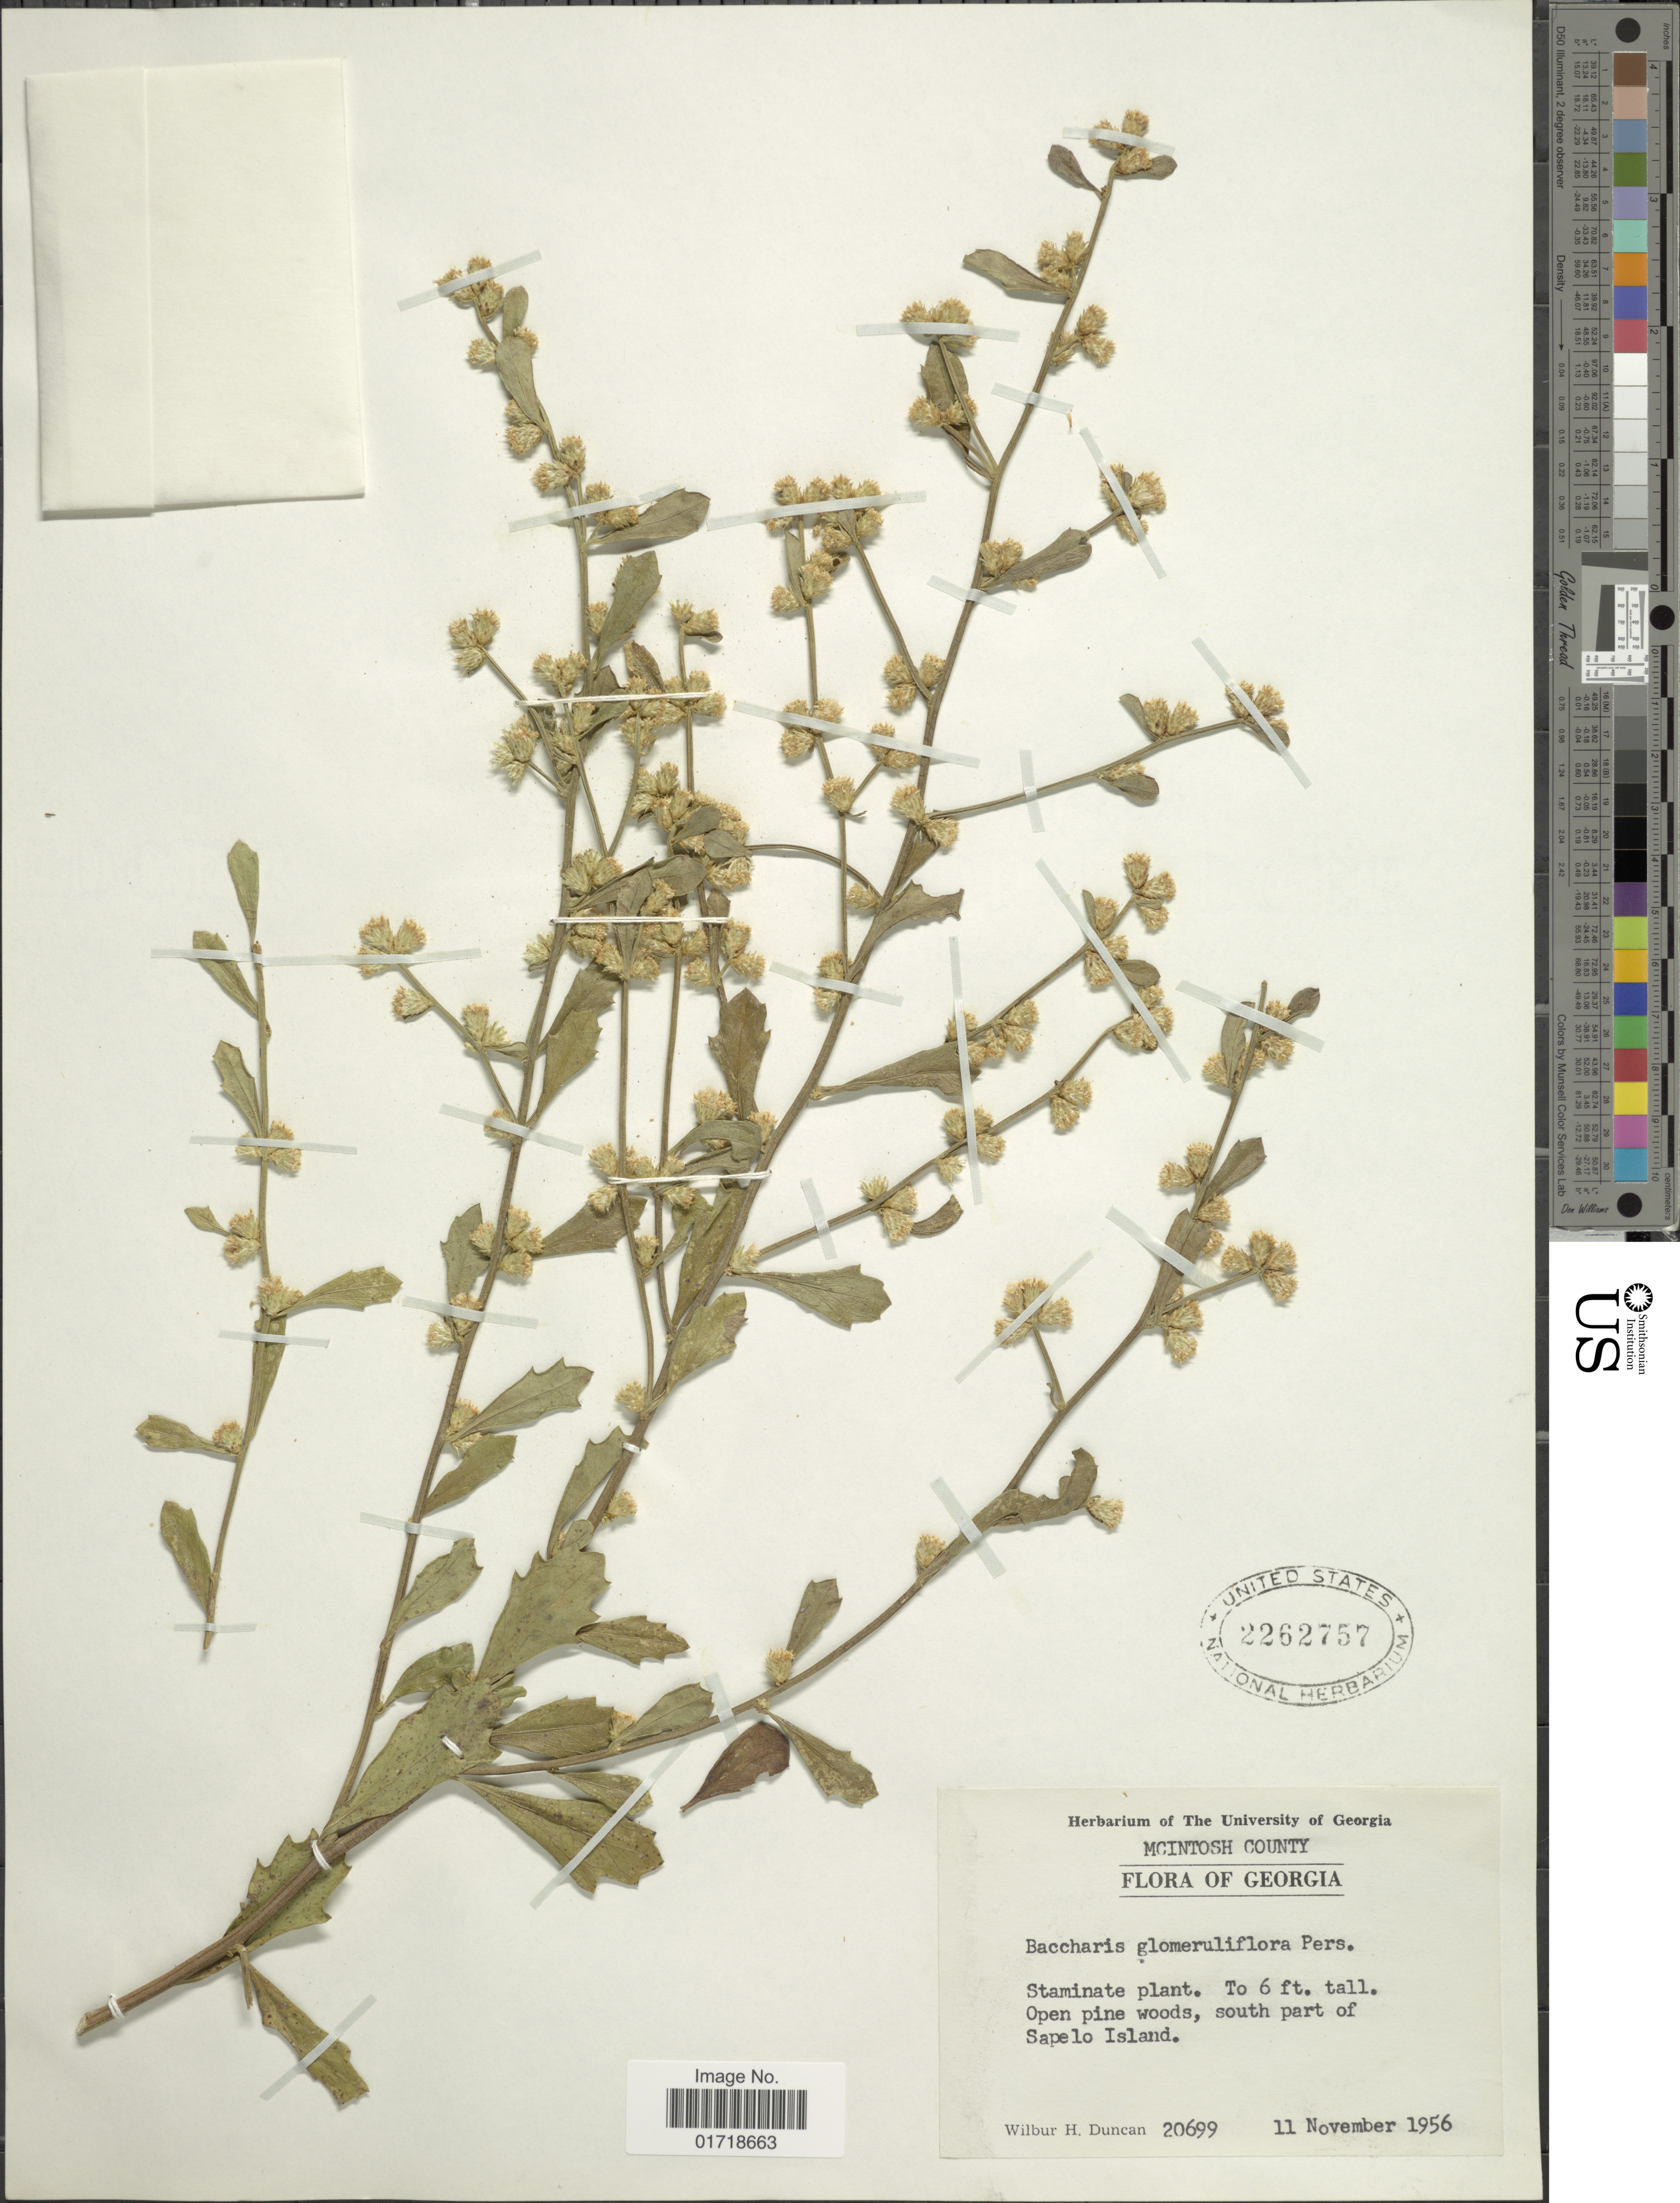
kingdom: Plantae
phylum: Tracheophyta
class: Magnoliopsida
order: Asterales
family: Asteraceae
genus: Baccharis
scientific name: Baccharis glomeruliflora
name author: Pers.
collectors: W. H. Duncan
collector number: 20699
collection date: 1956-11-11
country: United States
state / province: Georgia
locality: Mcintosh county, Staminate plant.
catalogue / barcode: US 2262757